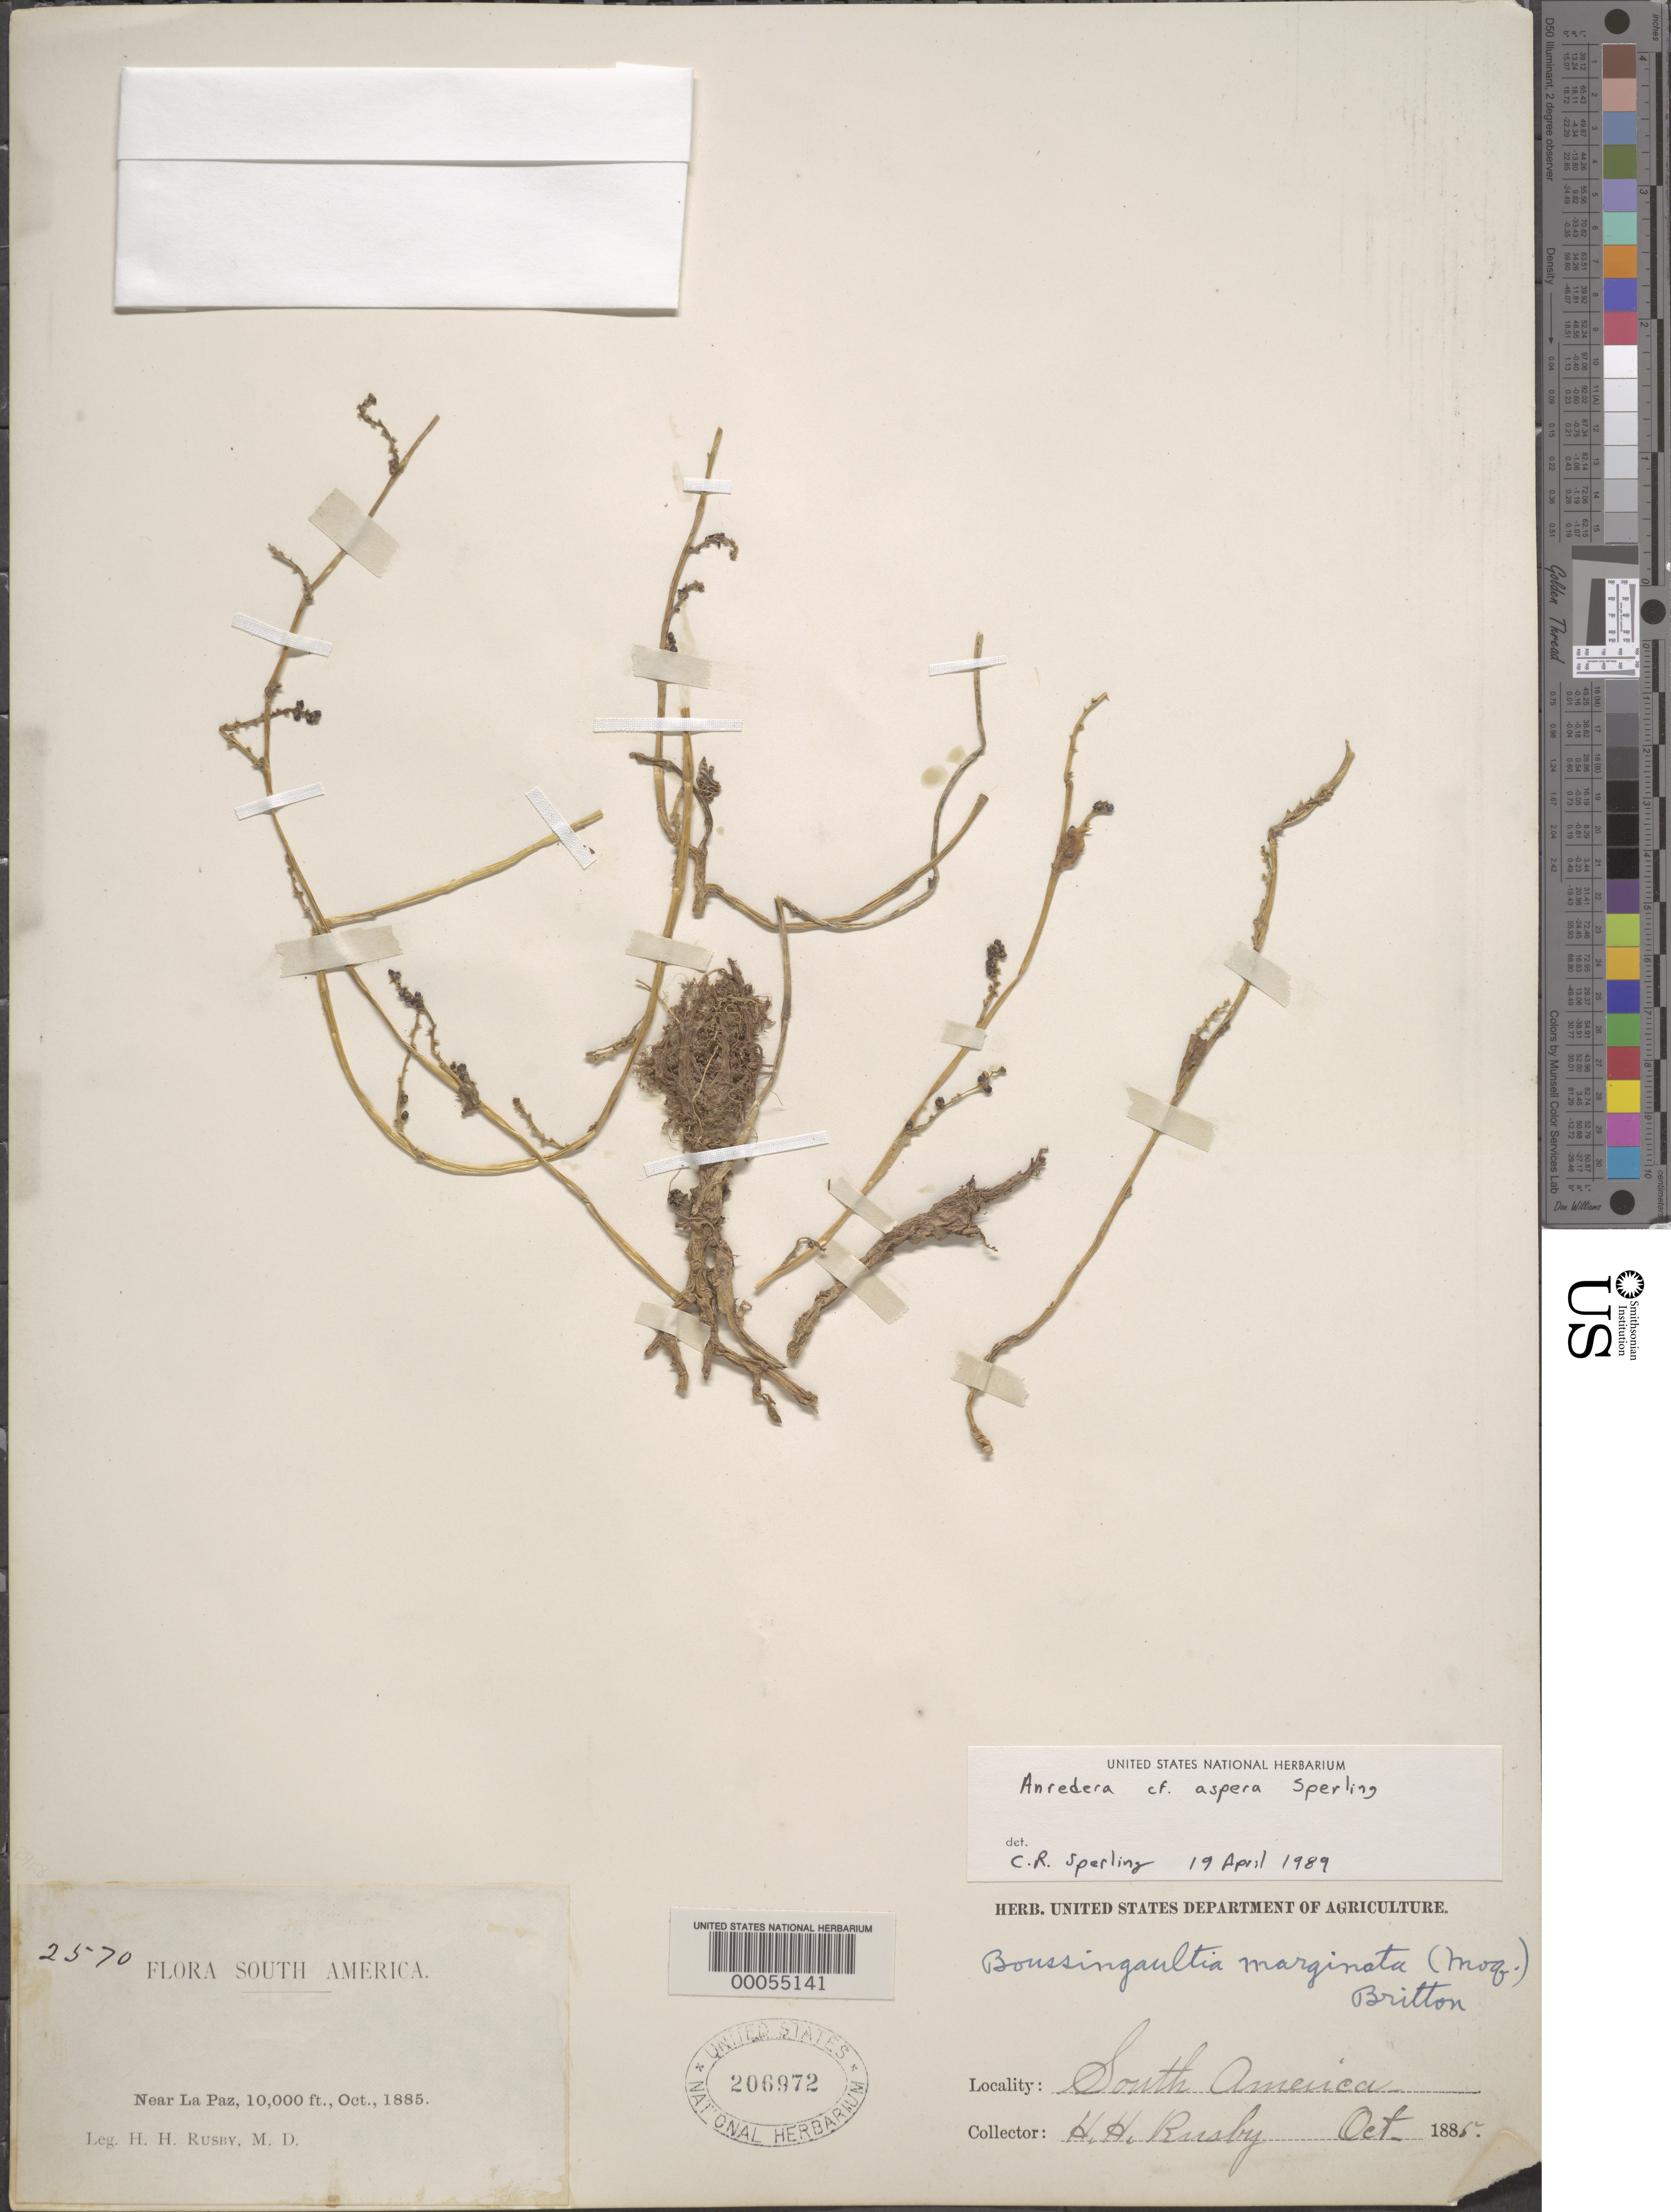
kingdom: Plantae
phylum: Tracheophyta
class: Magnoliopsida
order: Caryophyllales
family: Basellaceae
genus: Anredera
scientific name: Anredera aspera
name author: Sperling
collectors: H. H. Rusby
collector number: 2570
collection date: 1885-10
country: Bolivia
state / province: La Paz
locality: Near La Paz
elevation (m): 3048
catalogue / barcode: US 206972